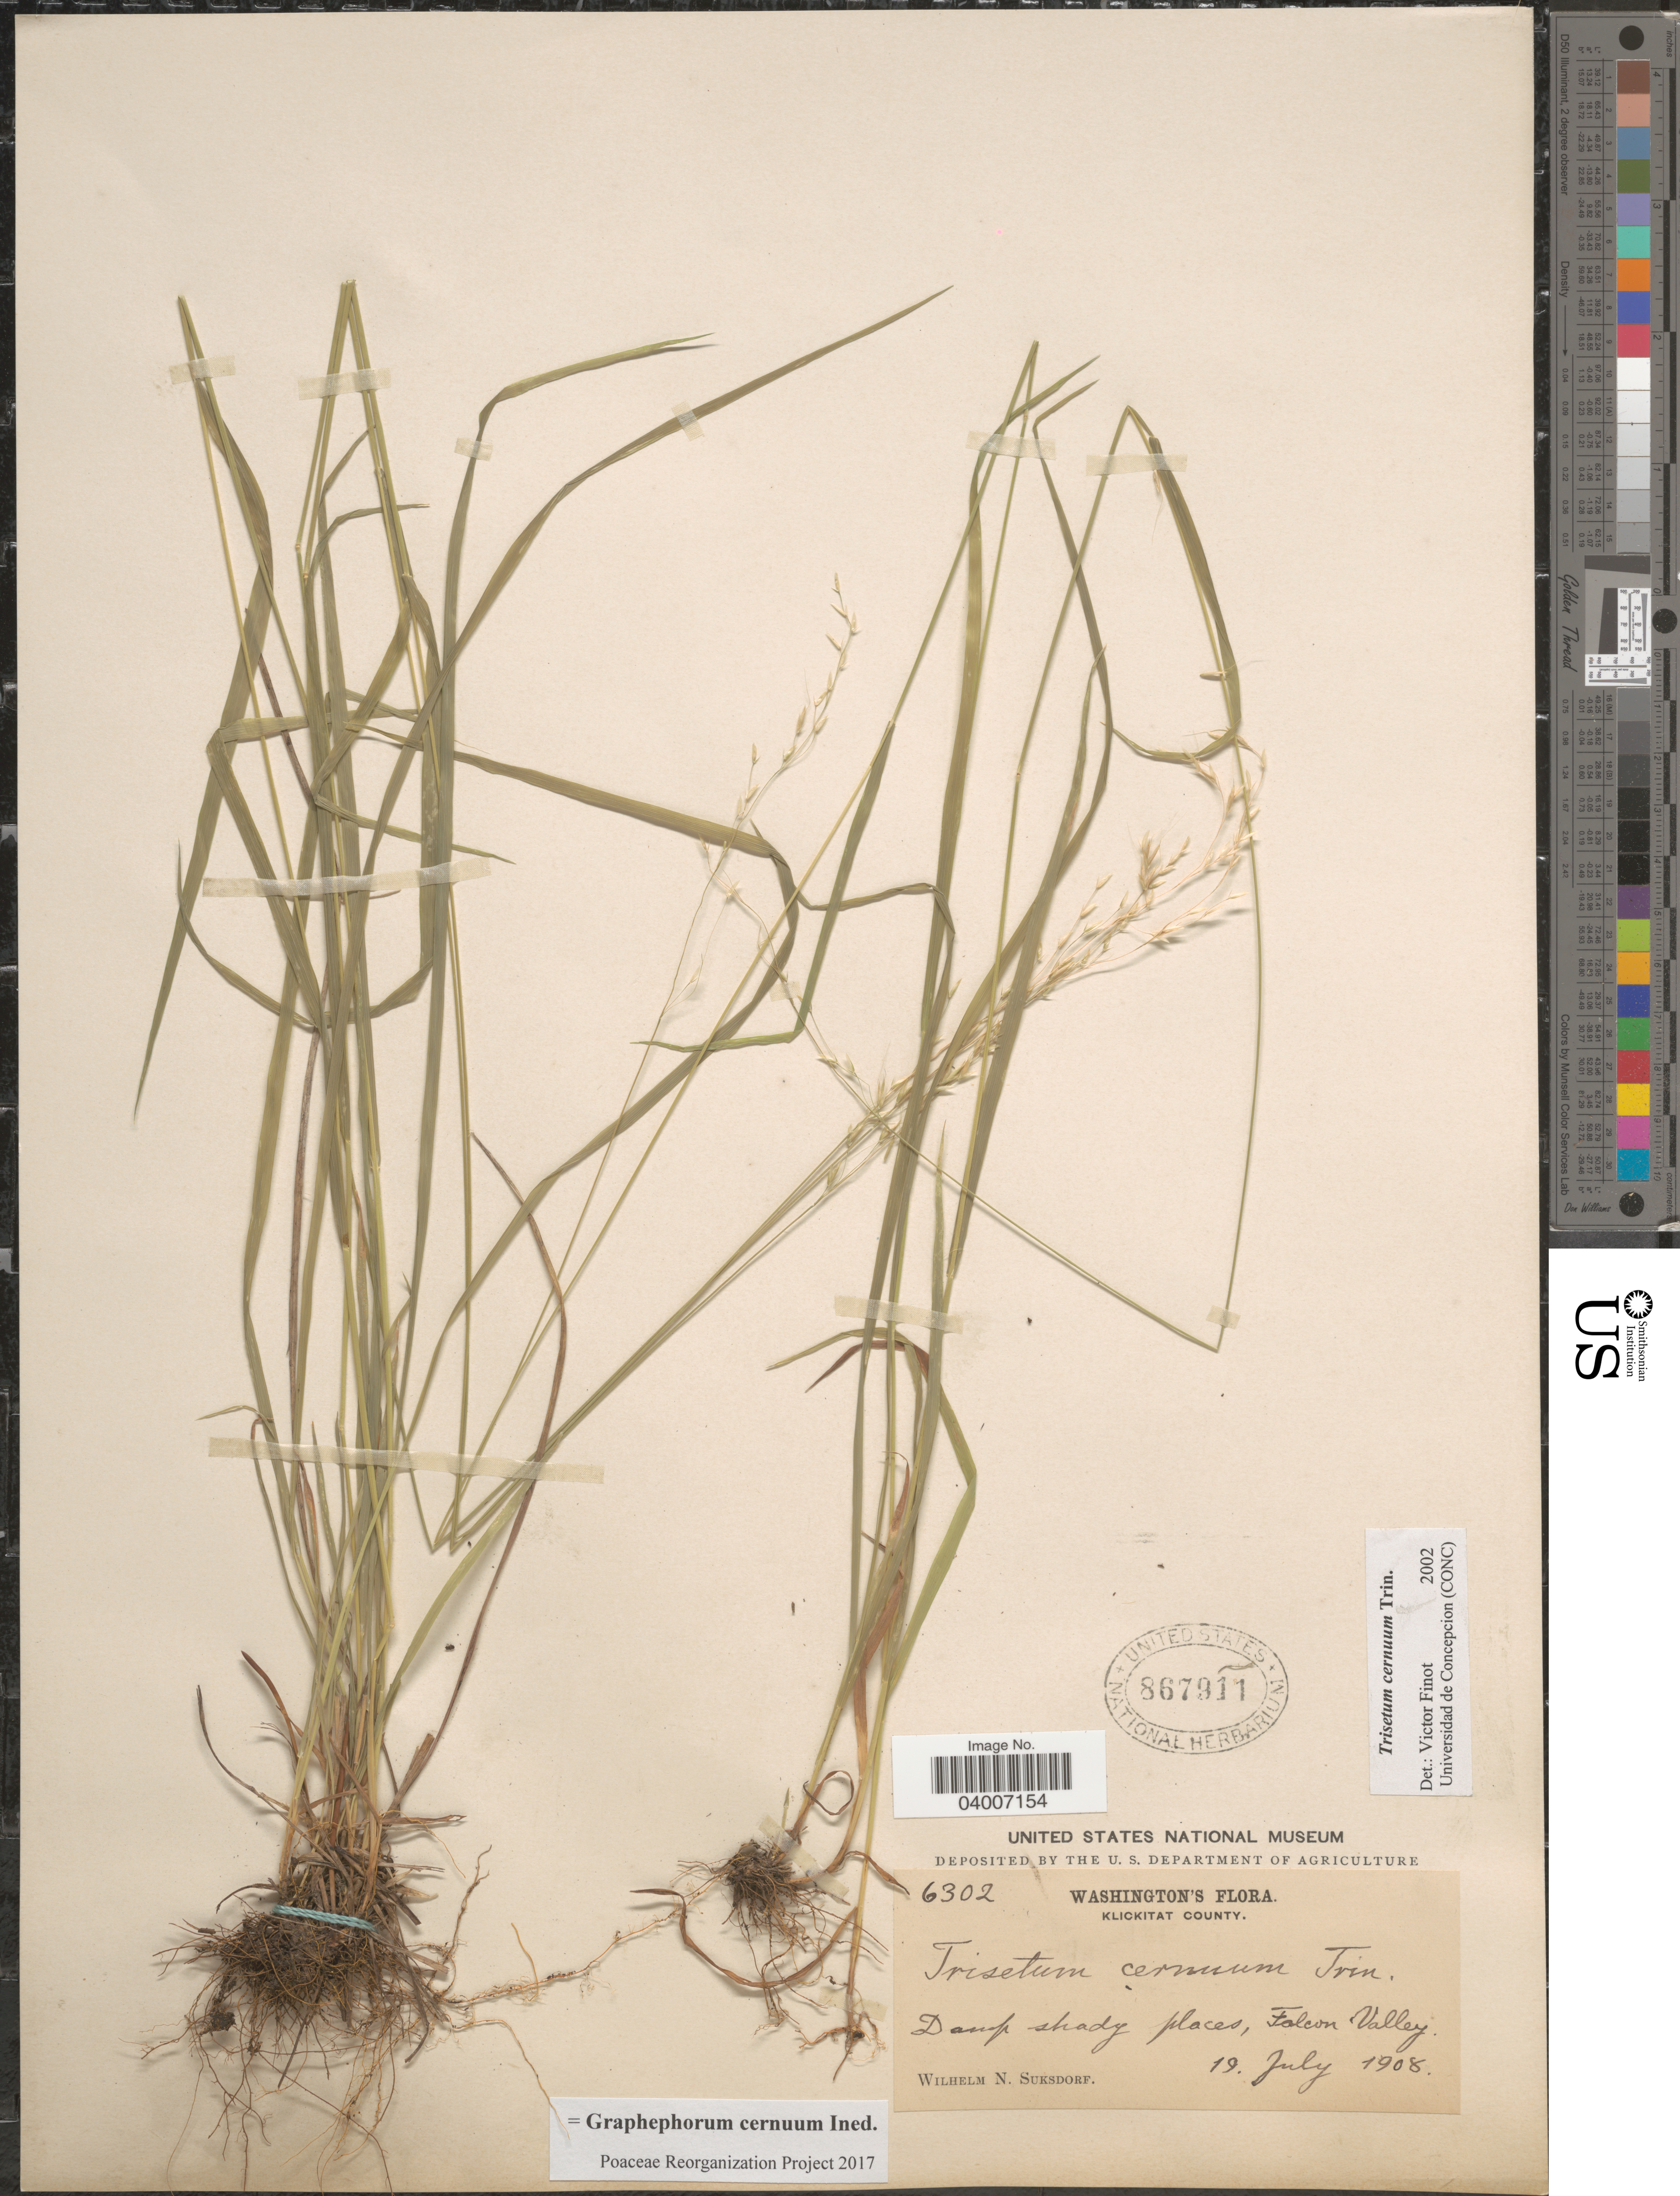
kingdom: Plantae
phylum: Tracheophyta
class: Liliopsida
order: Poales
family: Poaceae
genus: Graphephorum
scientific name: Graphephorum cernuum ined.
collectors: W. N. Suksdorf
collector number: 6302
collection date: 1908-07-19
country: United States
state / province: Washington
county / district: Klickitat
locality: Klickitat County. Damp shady places, Falcon Valley.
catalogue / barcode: US 867911